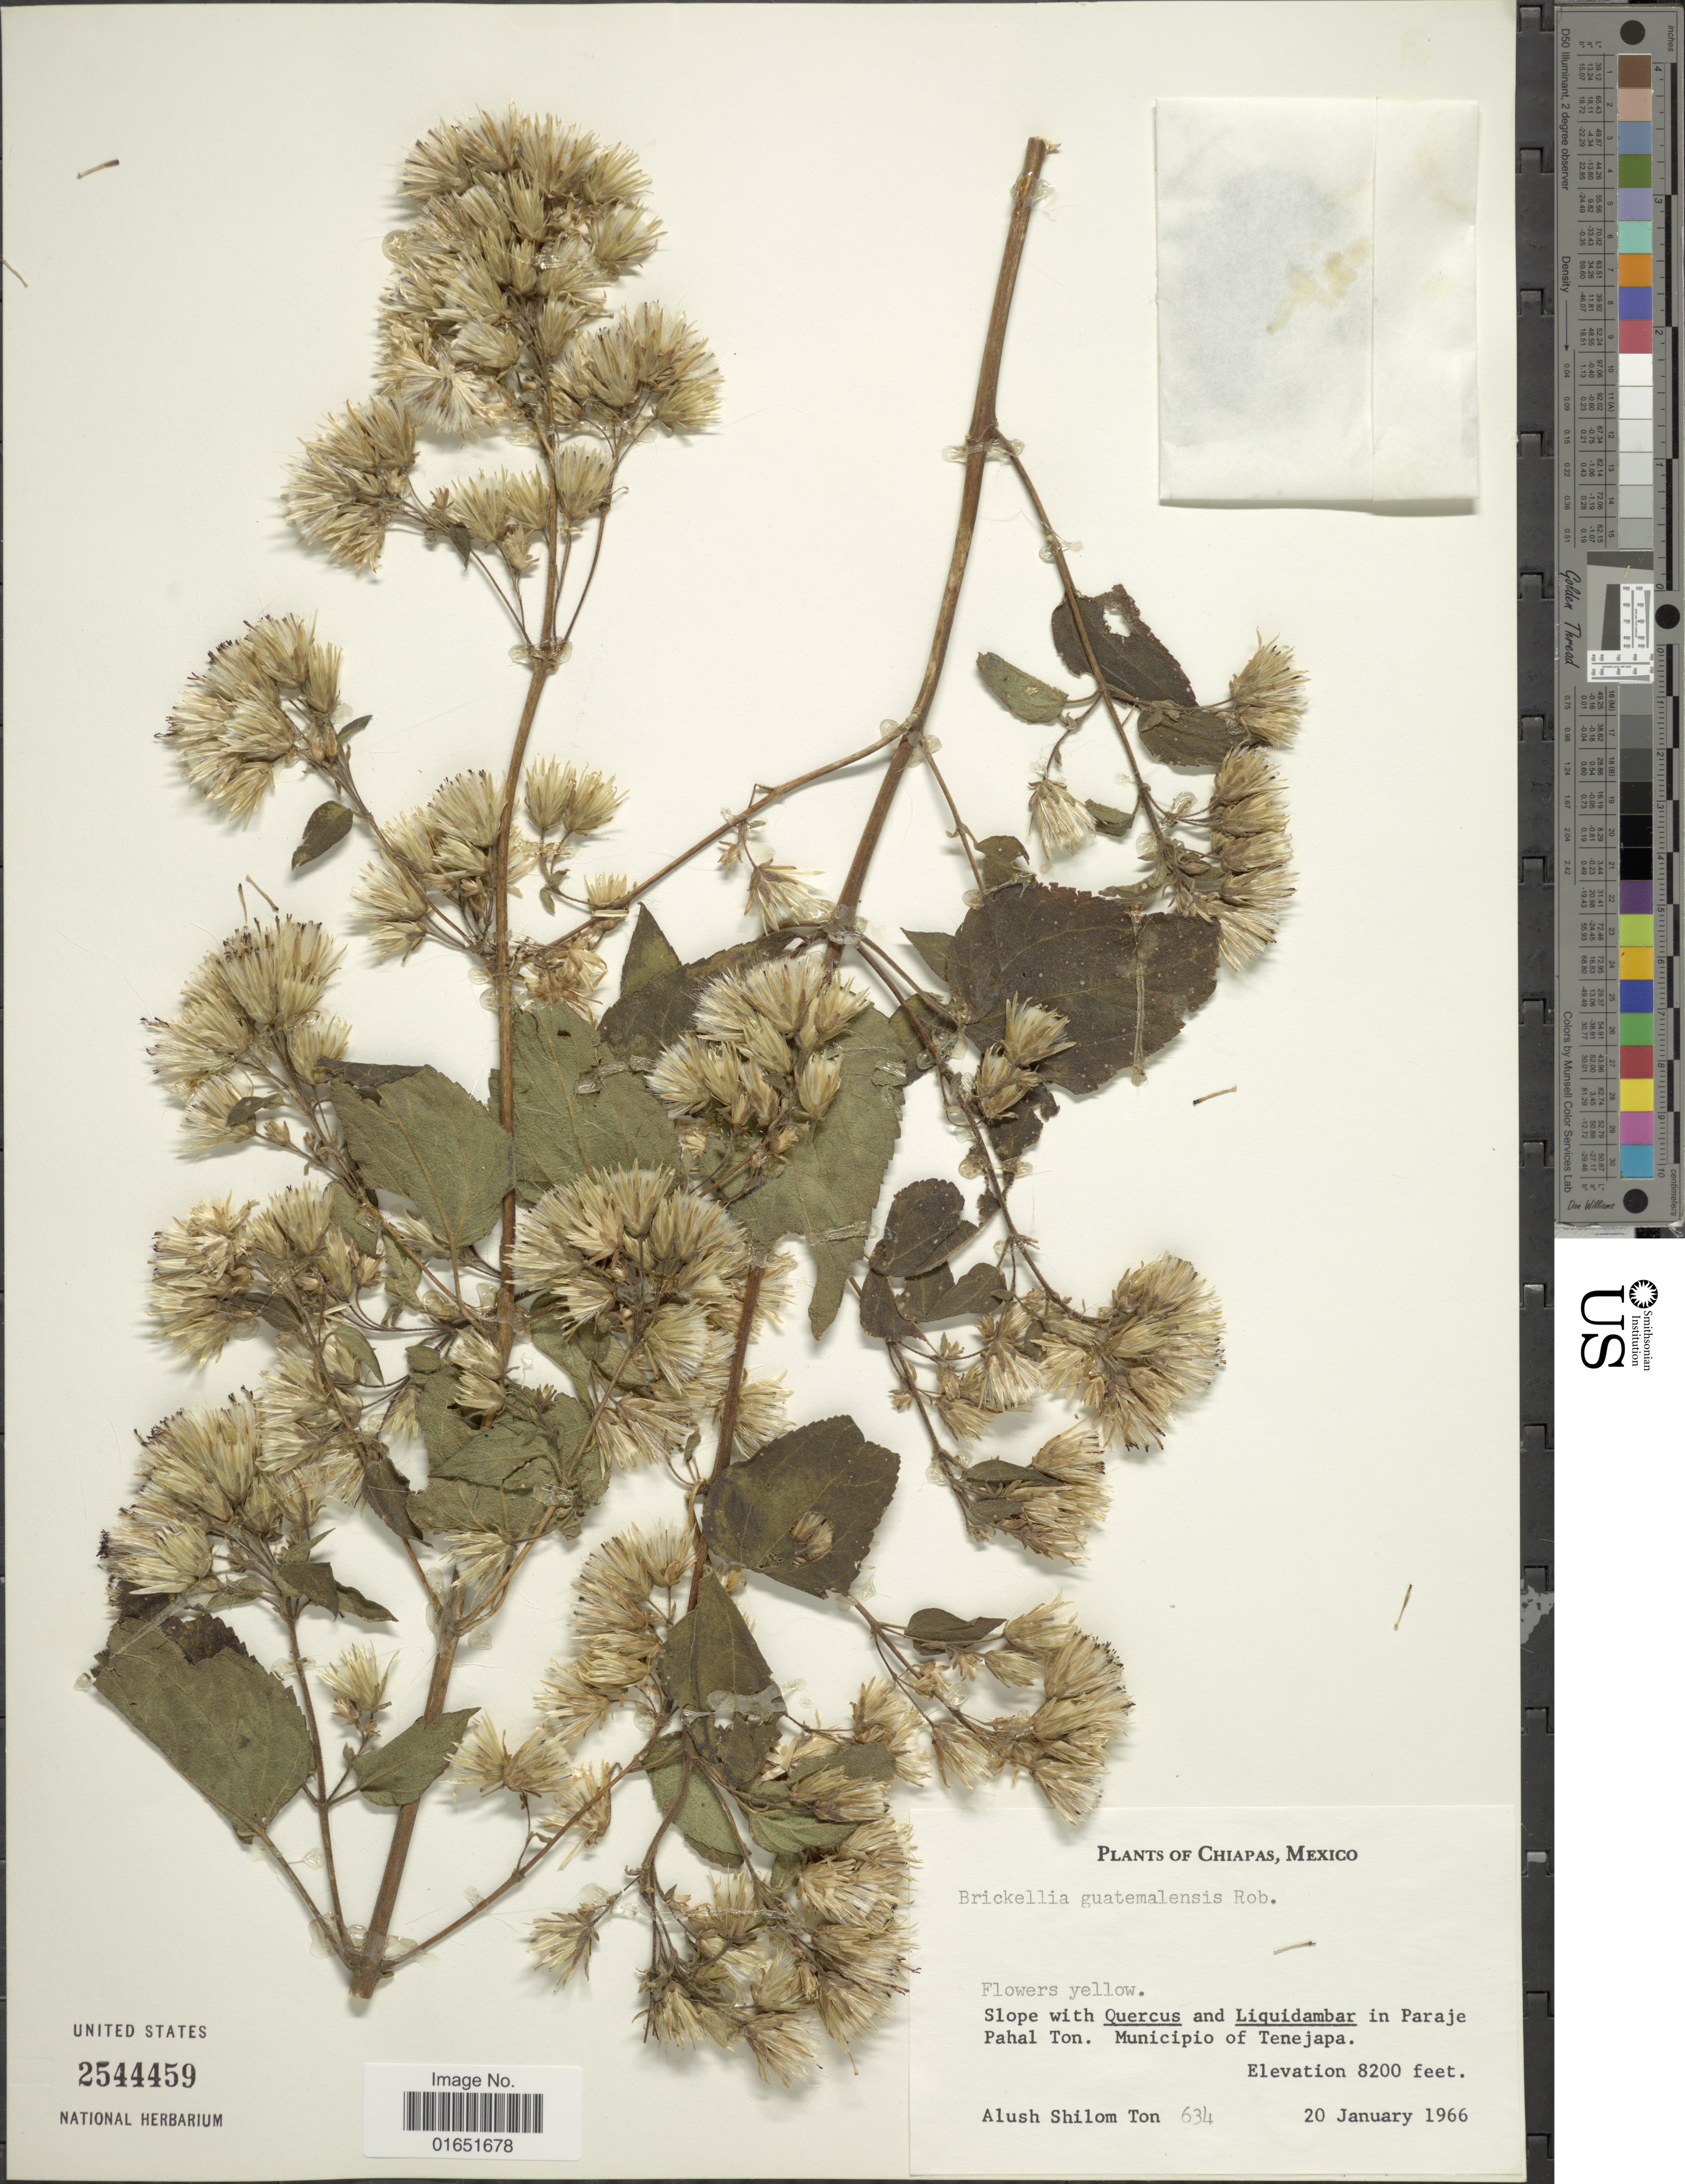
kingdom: Plantae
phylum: Tracheophyta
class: Magnoliopsida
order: Asterales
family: Asteraceae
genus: Brickellia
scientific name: Brickellia argyrolepis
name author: B.L. Rob.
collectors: A. S. Ton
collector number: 634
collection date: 1966-01-20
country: Mexico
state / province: Chiapas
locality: In Paraje Pahal Ton. Municipio of Tenejapa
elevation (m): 2499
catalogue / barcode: US 2544459